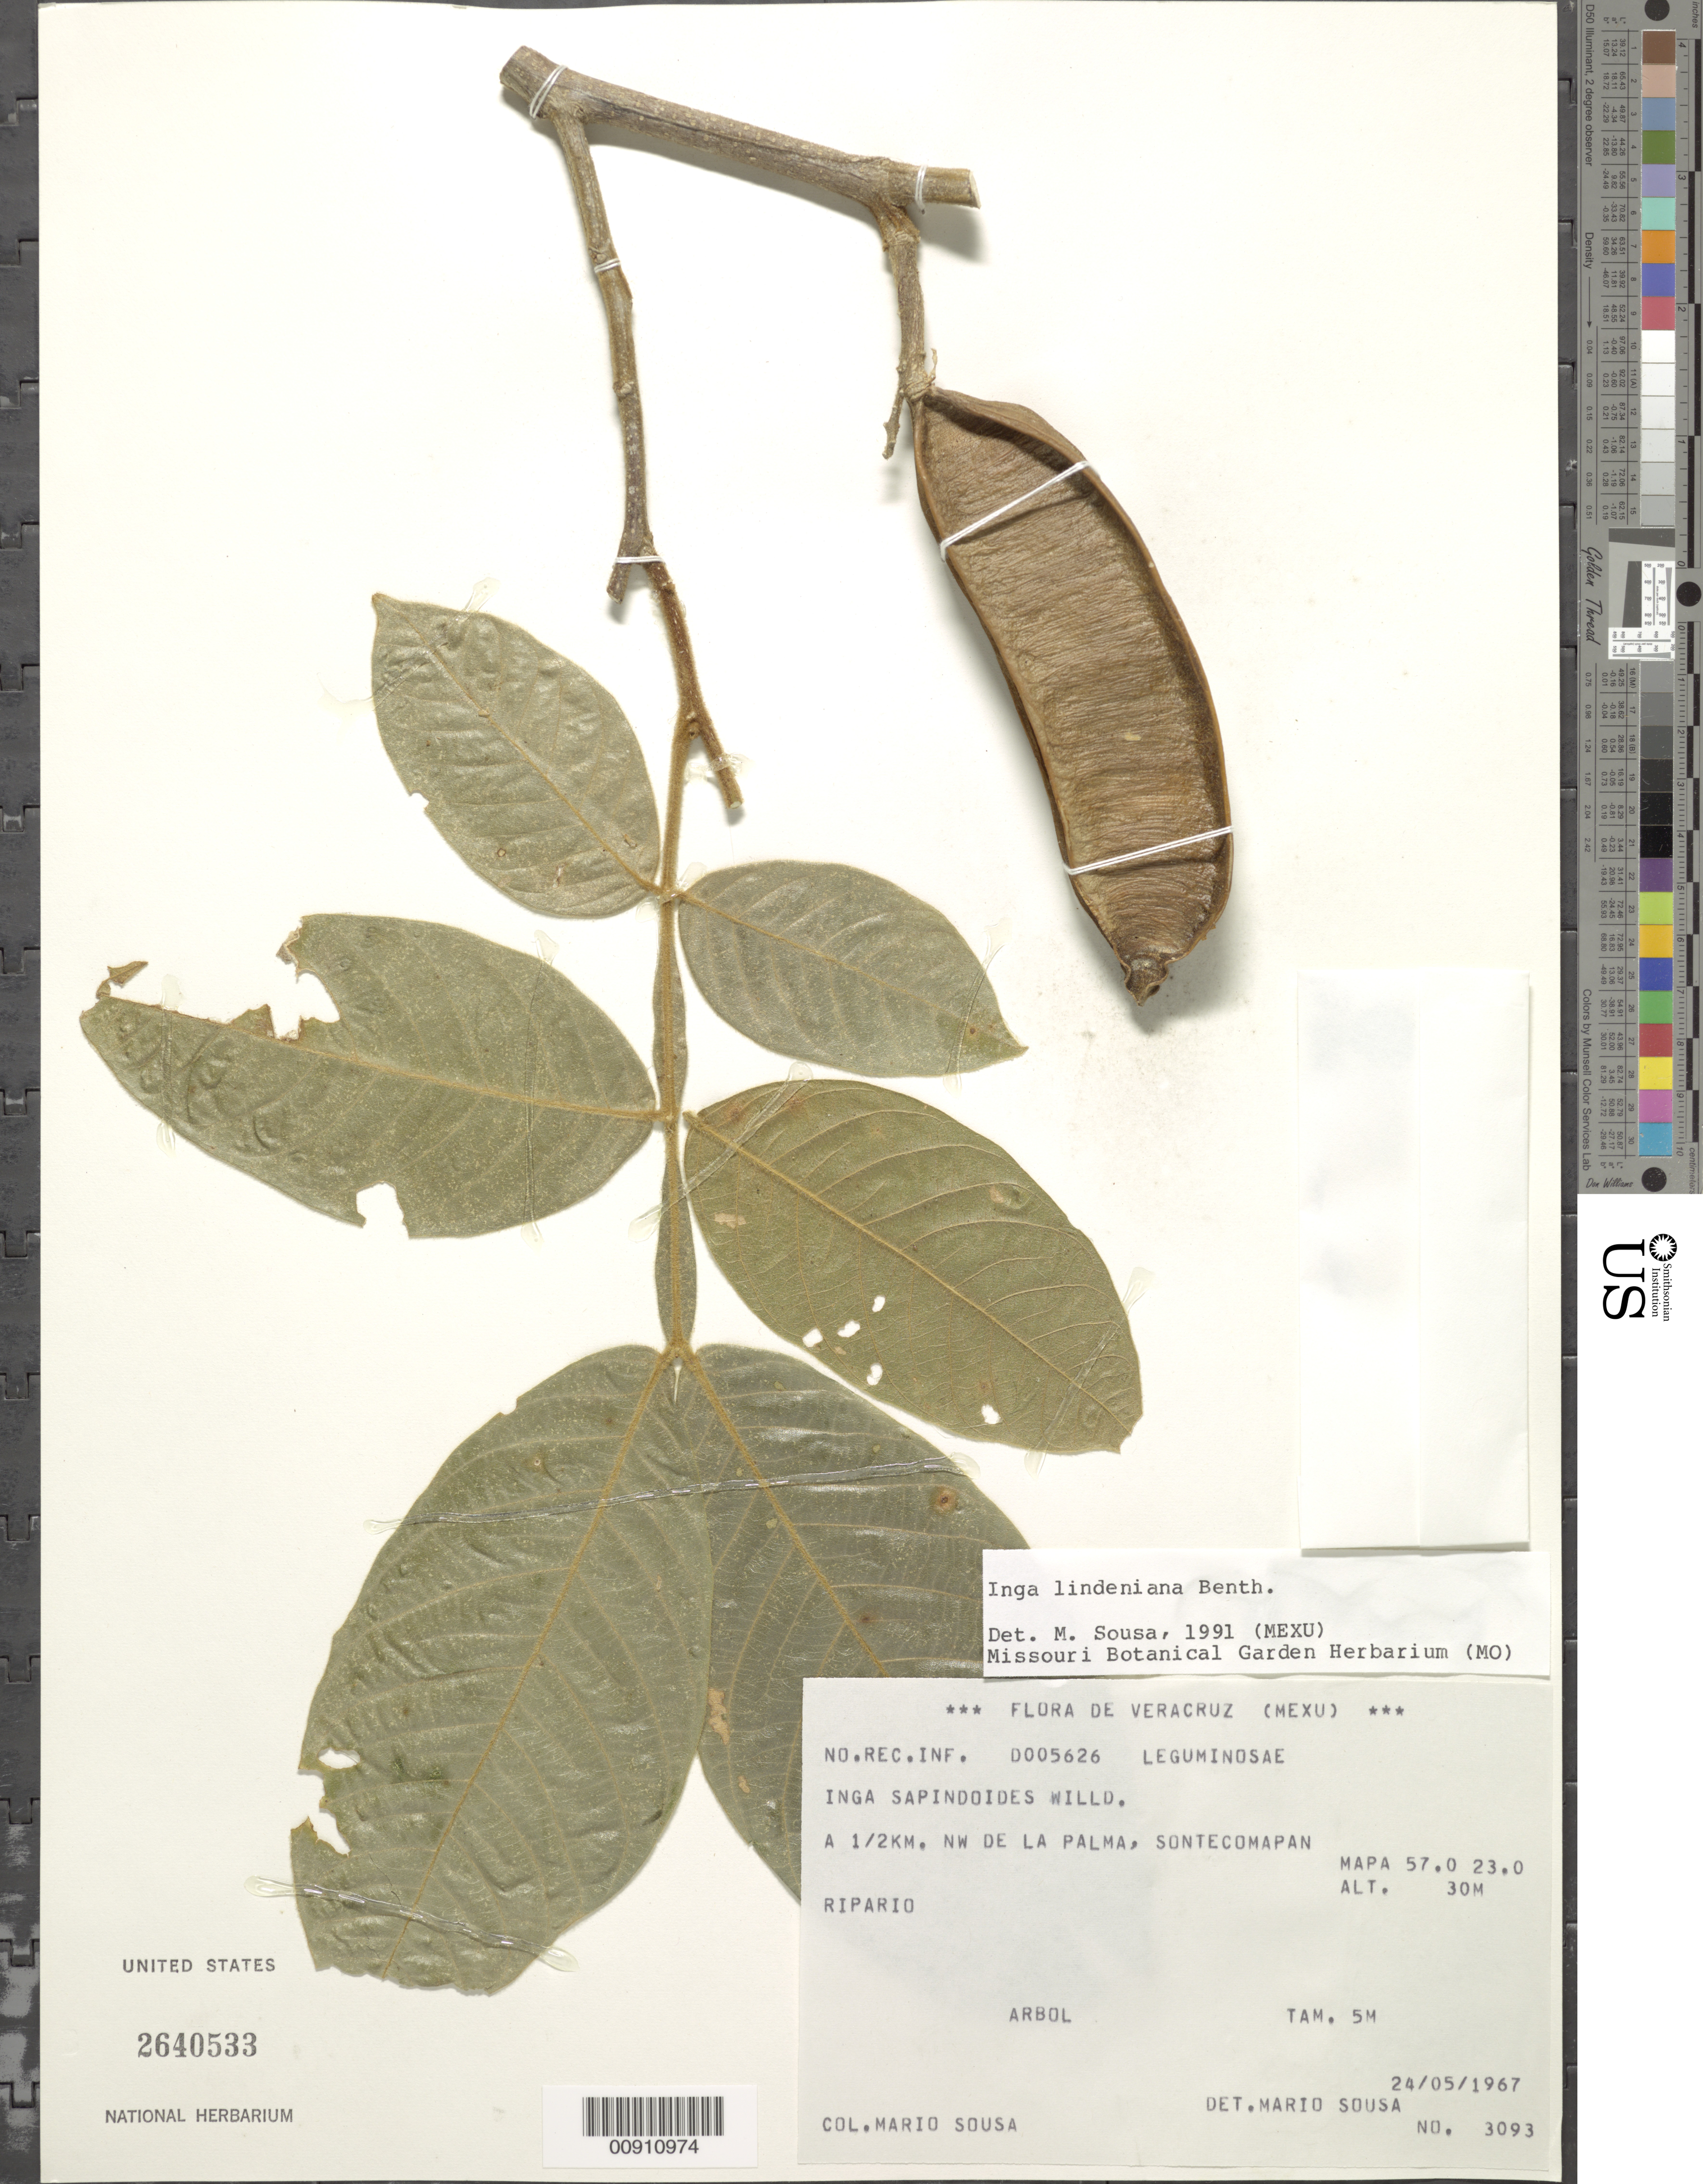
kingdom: Plantae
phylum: Tracheophyta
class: Magnoliopsida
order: Fabales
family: Fabaceae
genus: Inga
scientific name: Inga lindeniana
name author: Benth.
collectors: M. Sousa S.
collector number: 3093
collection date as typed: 24 May 1967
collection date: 1967-05-24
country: Mexico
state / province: Veracruz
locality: A ½ km. NW de La Palma, Sontecomapan, Veracruz. Mapa 57.0 23.0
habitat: Ripario.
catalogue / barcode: US 2640533